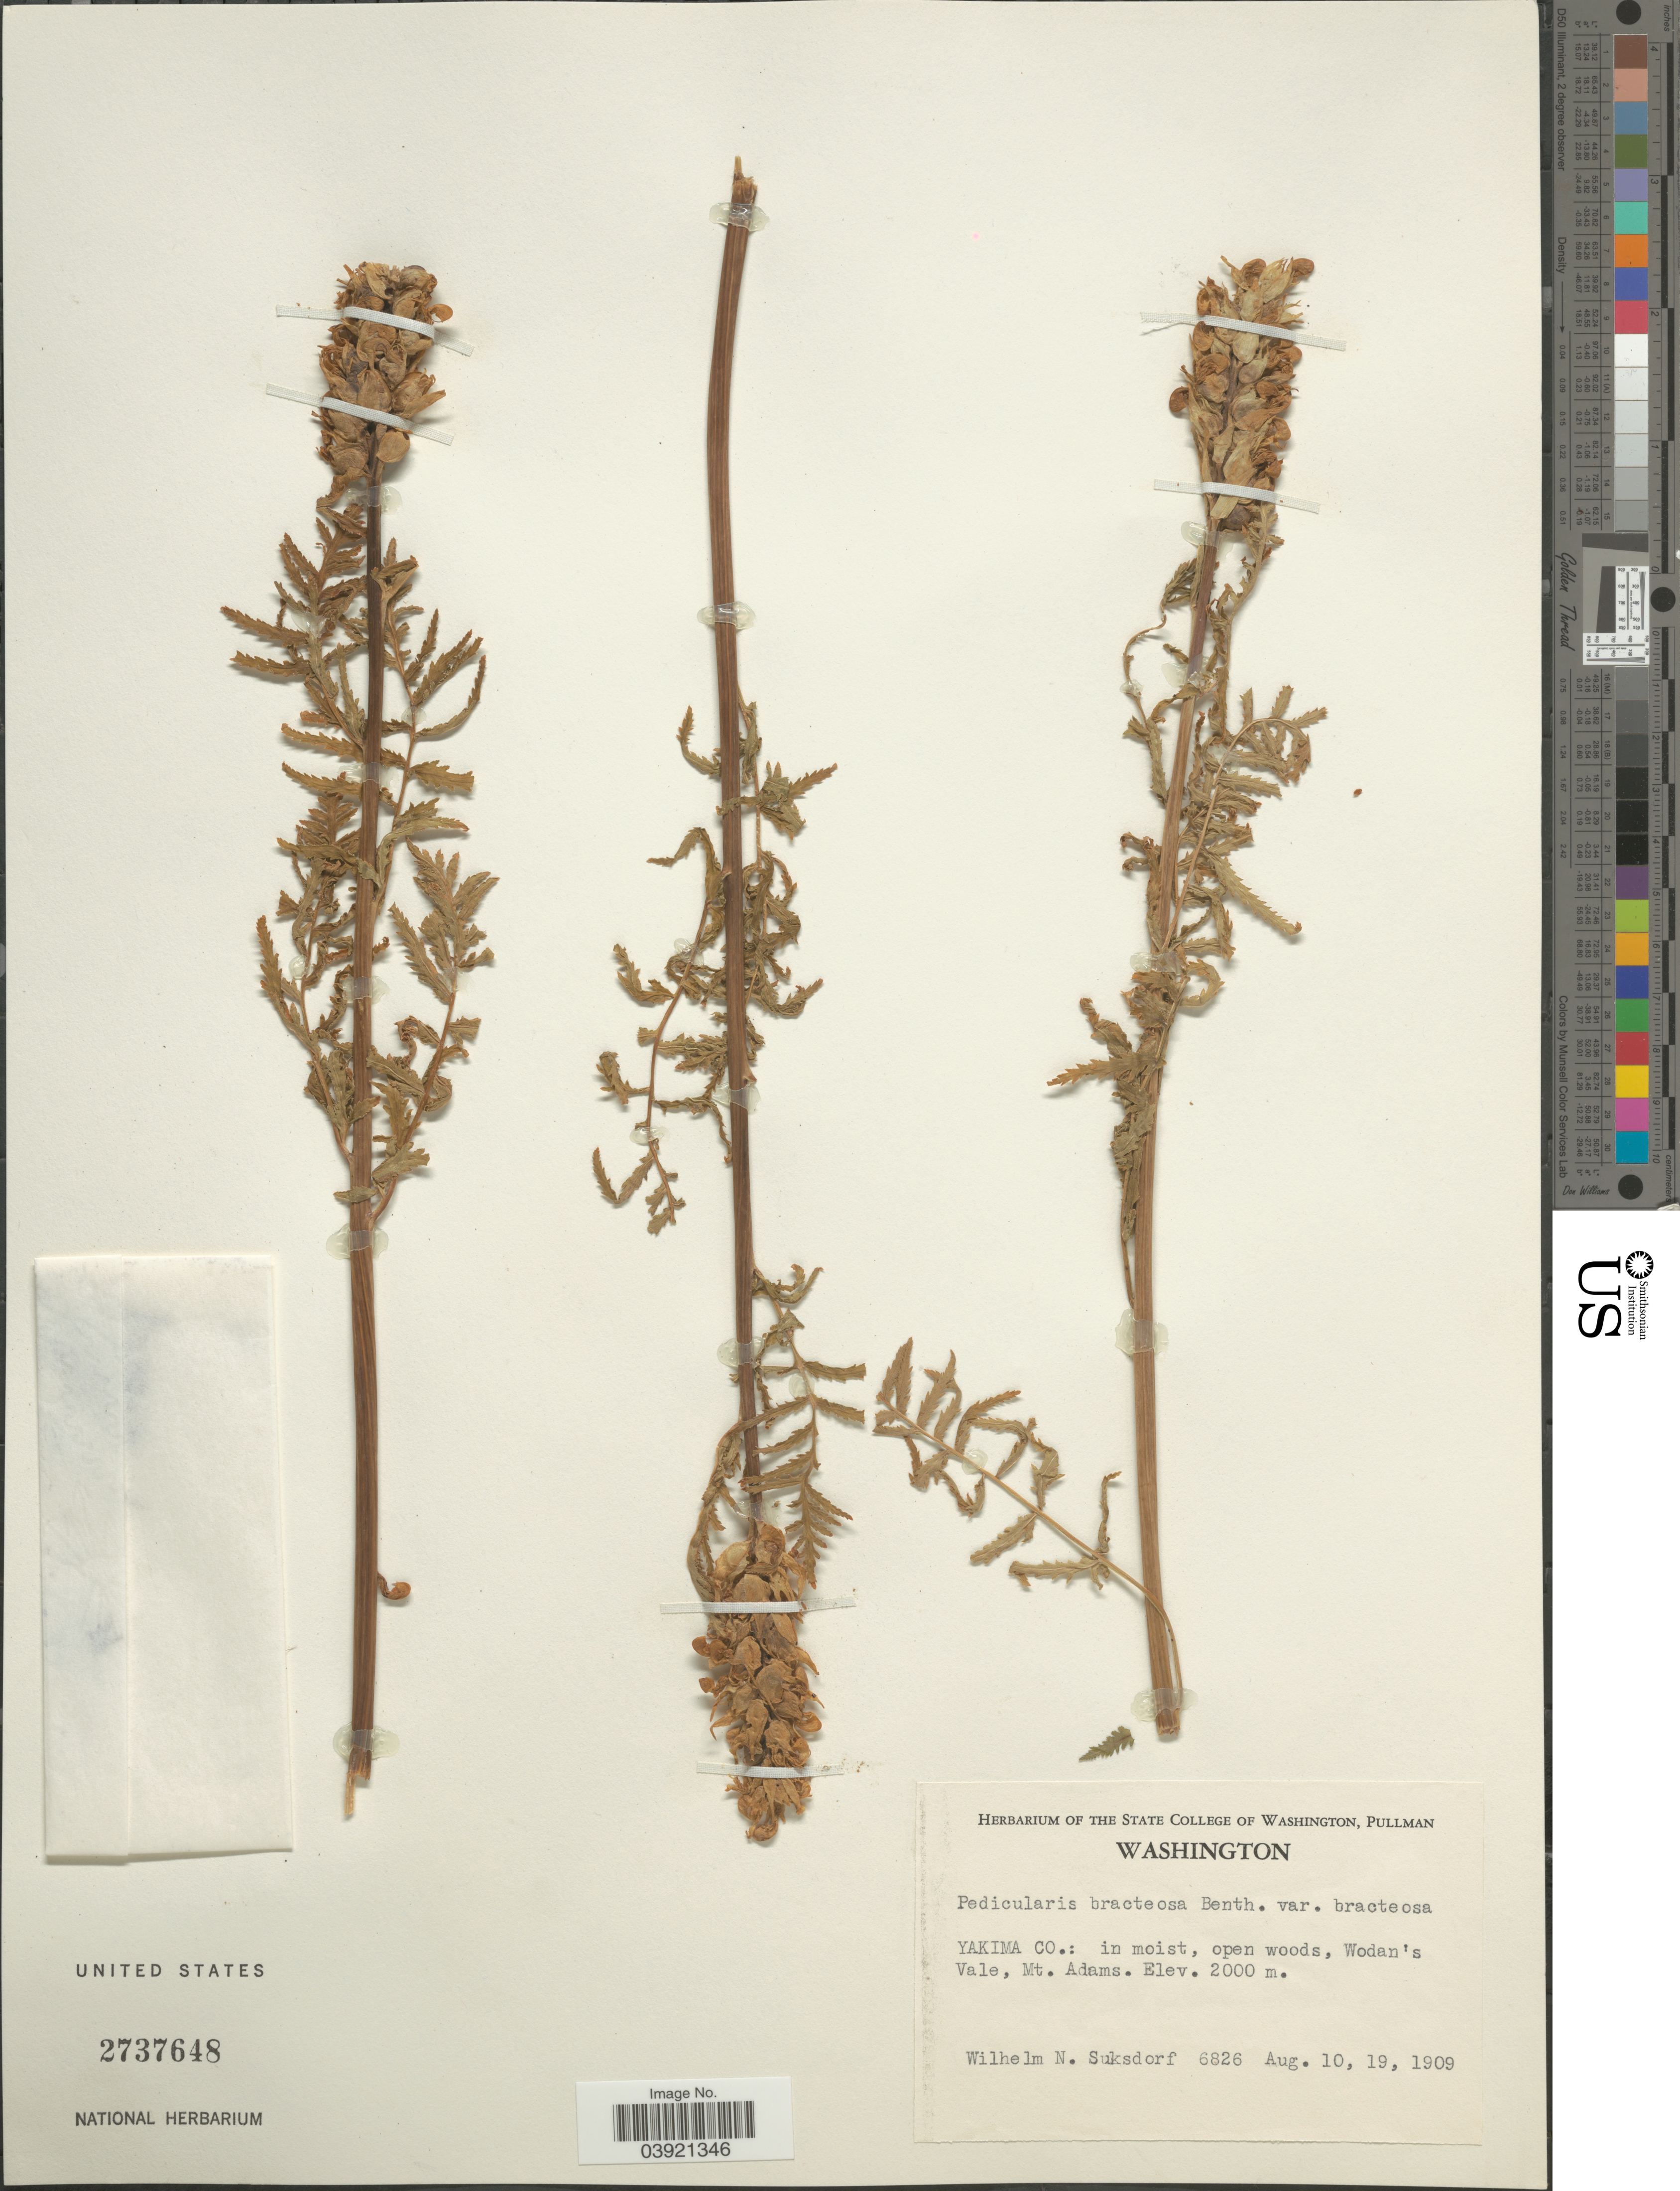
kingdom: Plantae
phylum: Tracheophyta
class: Magnoliopsida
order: Lamiales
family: Orobanchaceae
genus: Pedicularis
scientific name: Pedicularis bracteosa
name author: Benth.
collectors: W. N. Suksdorf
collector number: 6826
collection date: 1909-08-10/1909-08-19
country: United States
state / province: Washington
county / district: Yakima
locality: Yakima Co.: in moist, open woods, Wodan's Vale, Mt. Adams.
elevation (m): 2000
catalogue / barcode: US 2737648